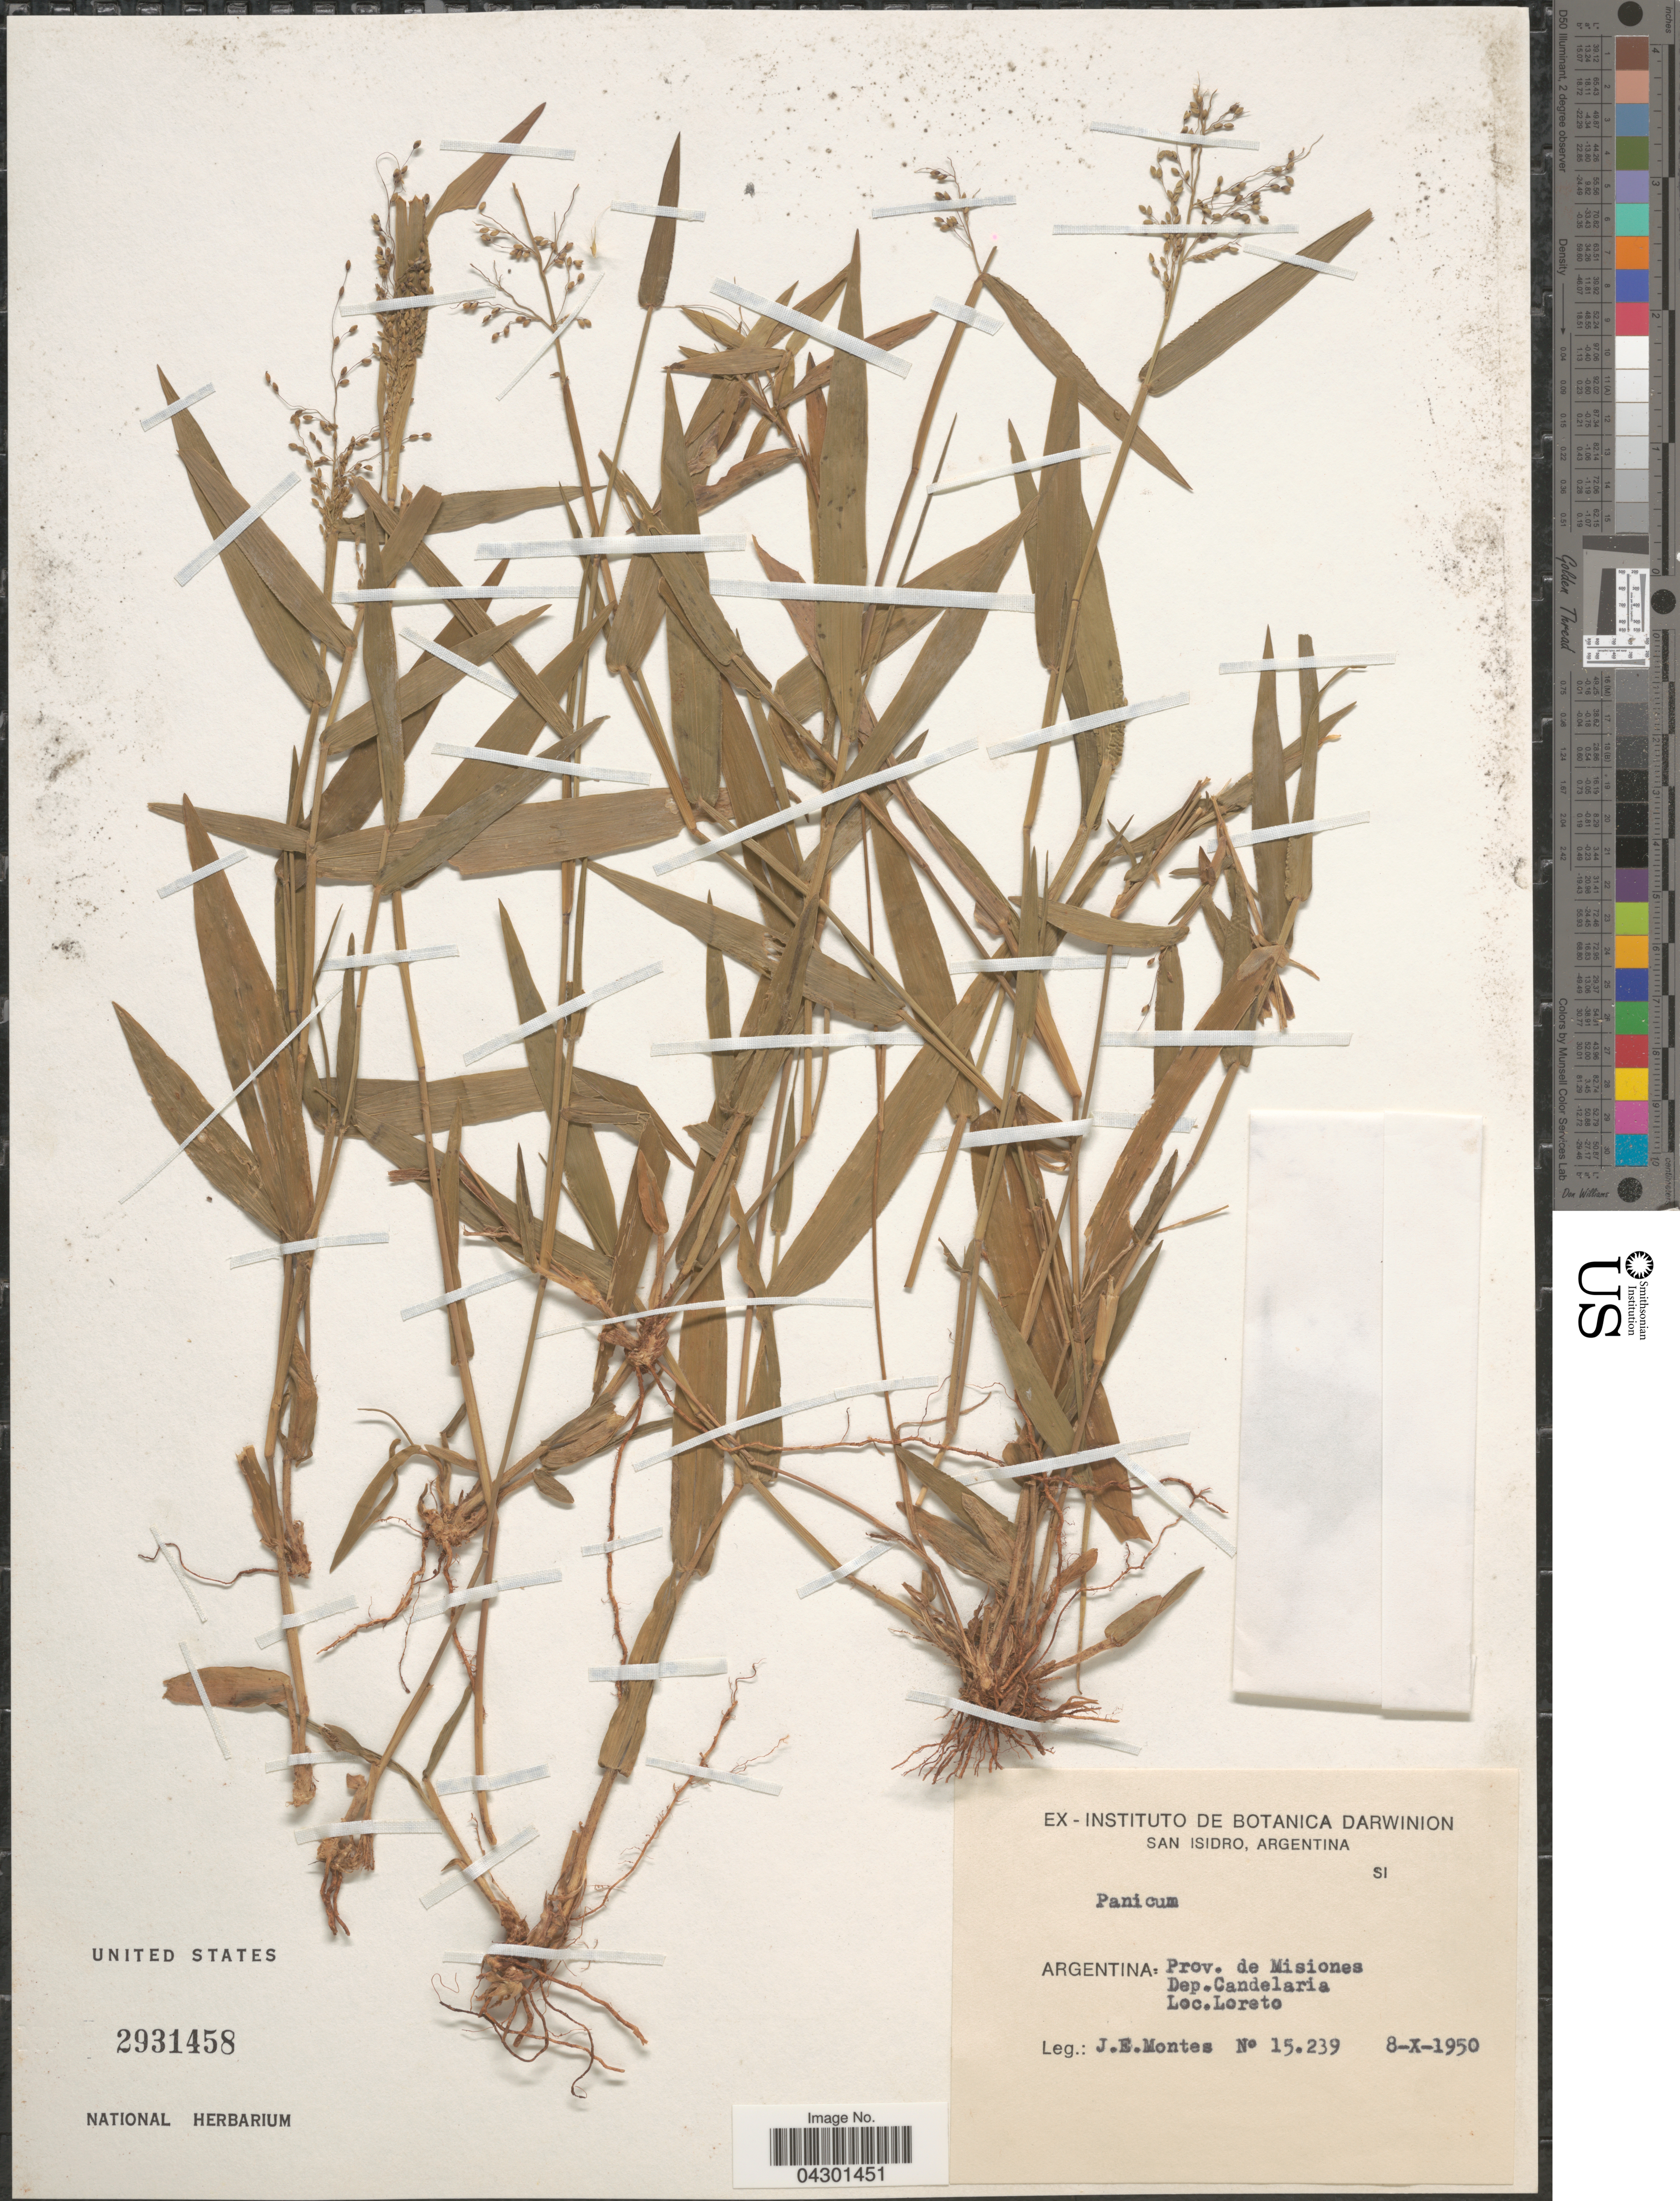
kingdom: Plantae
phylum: Tracheophyta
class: Liliopsida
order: Poales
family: Poaceae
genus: Panicum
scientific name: Panicum sp.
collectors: J. E. Montes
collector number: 15239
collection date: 1950-10-08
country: Argentina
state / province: Misiones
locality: Dep.Candelaria. Loreto.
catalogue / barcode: US 2931458